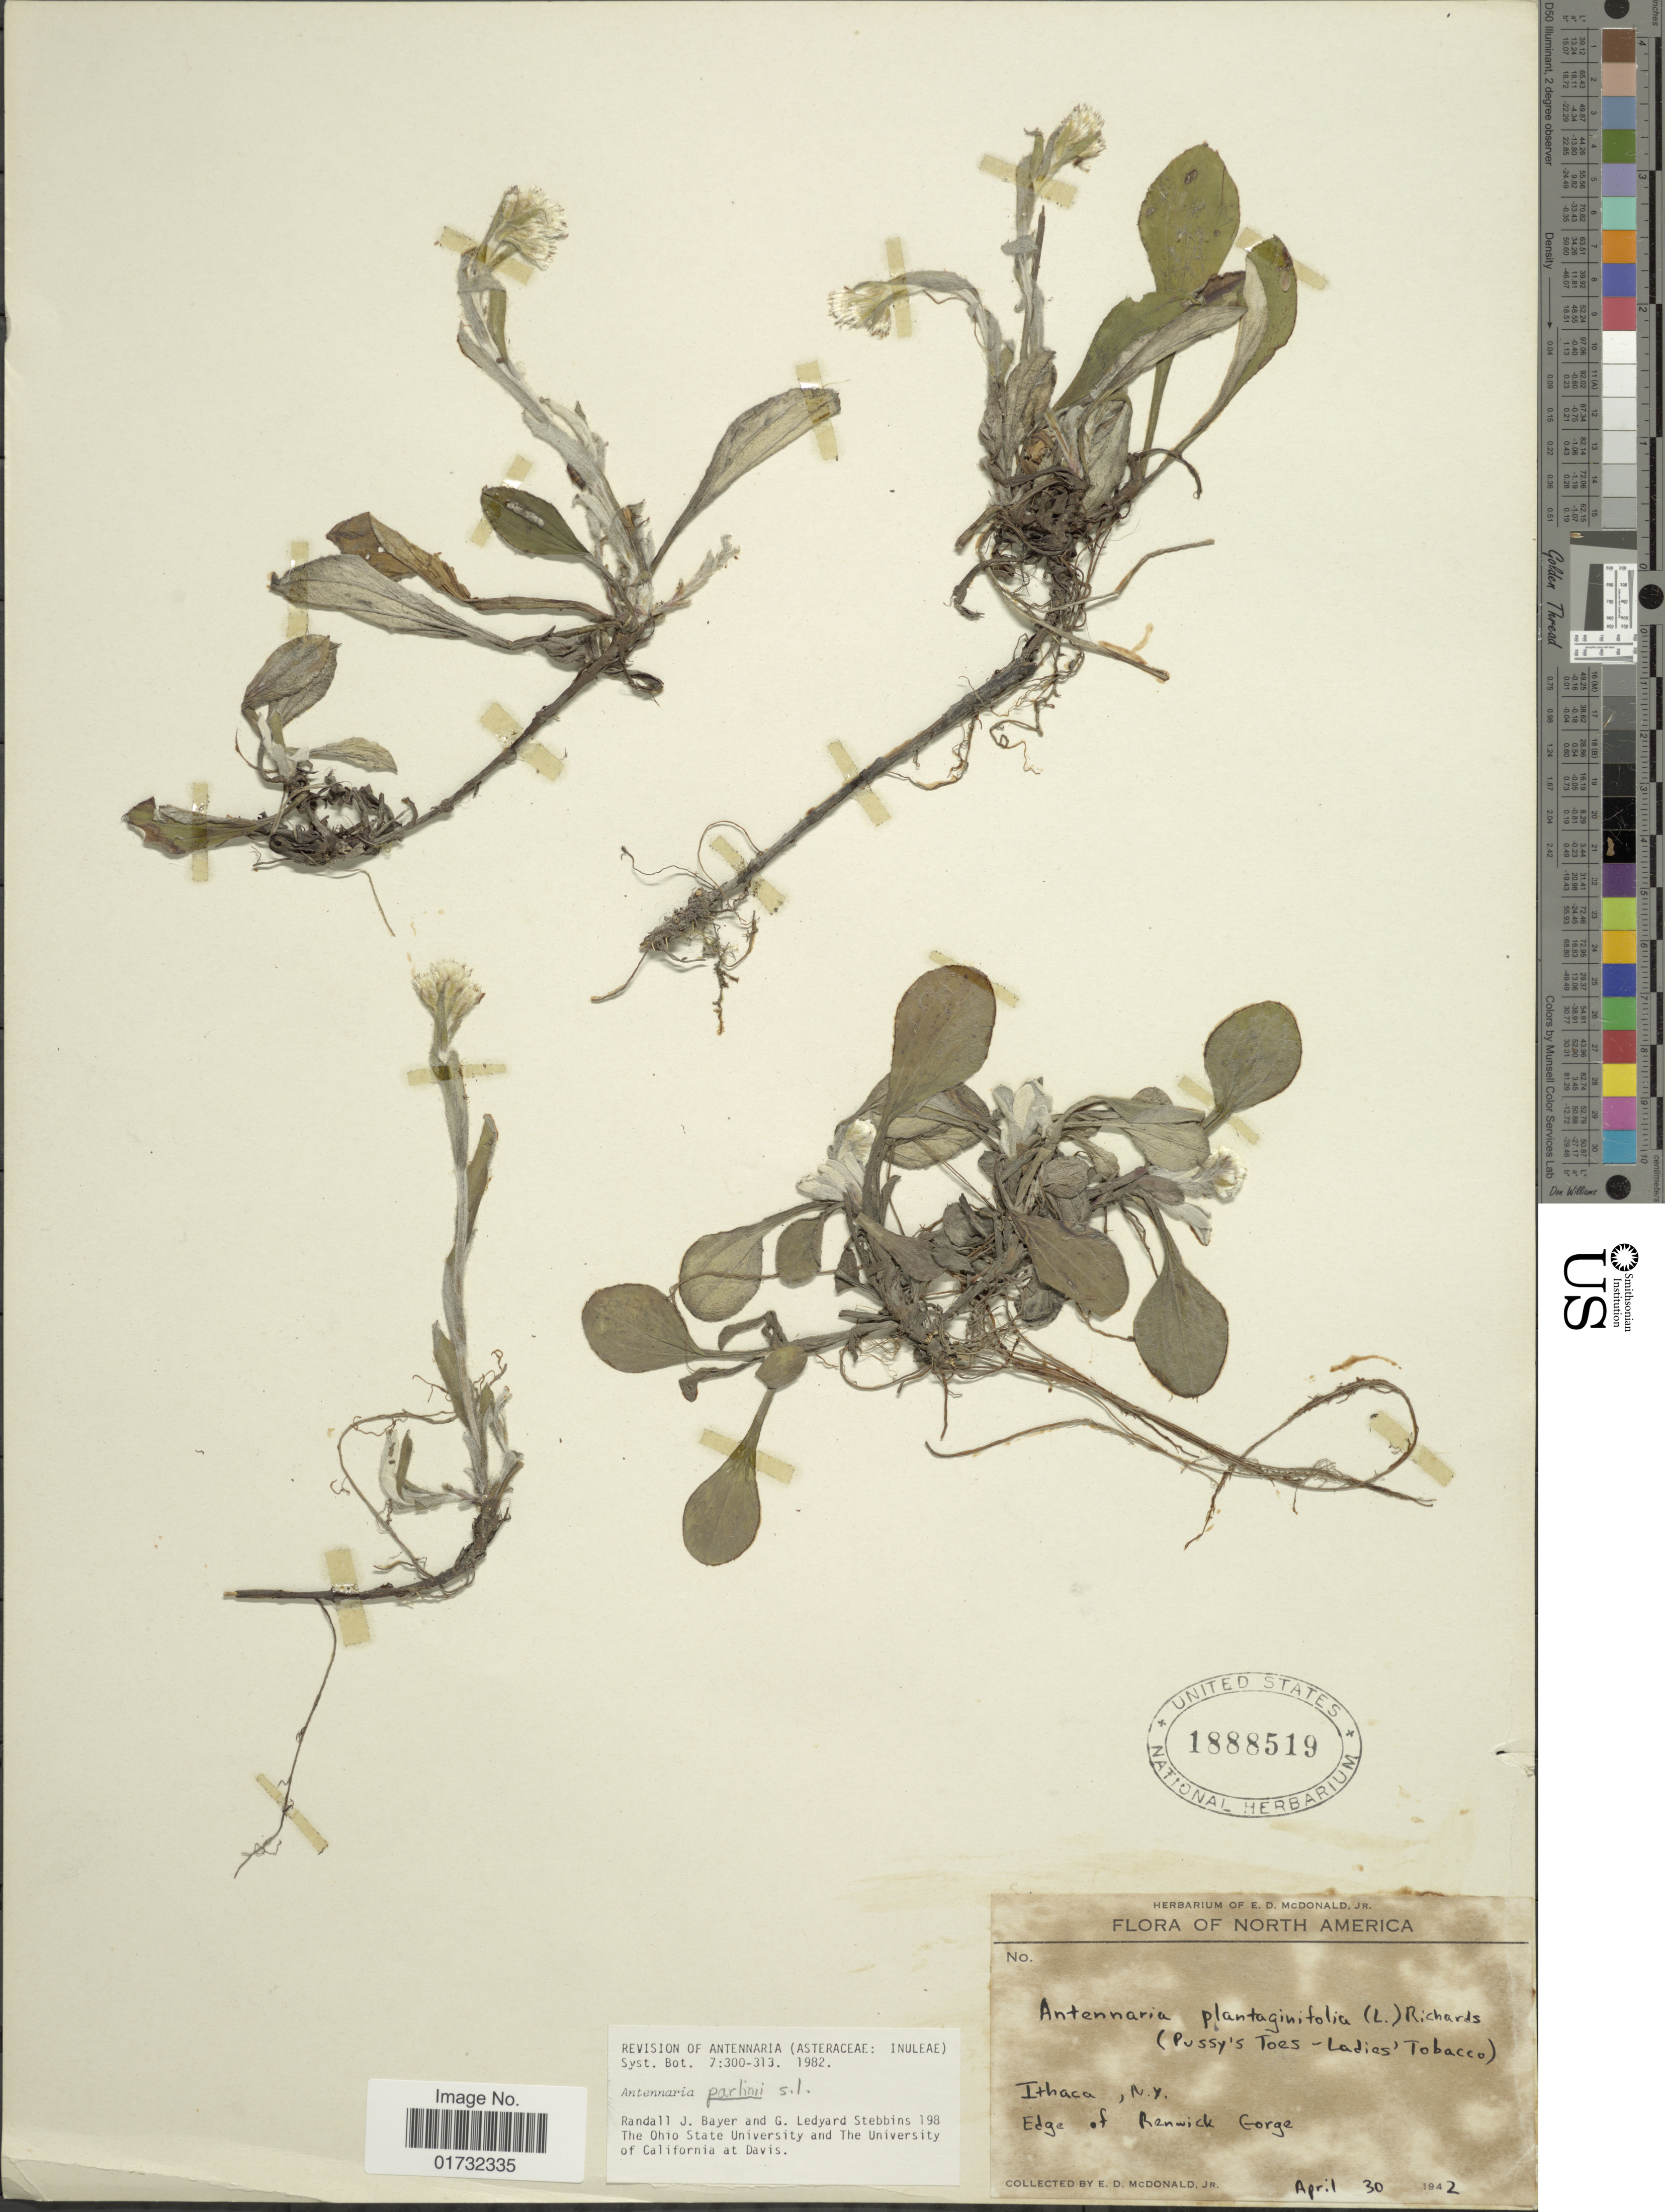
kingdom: Plantae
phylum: Tracheophyta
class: Magnoliopsida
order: Asterales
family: Asteraceae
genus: Antennaria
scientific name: Antennaria parlinii subsp. parlinii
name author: Fernald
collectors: E. D. McDonald Jr.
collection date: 1942-04-30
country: United States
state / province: New York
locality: Ithaca. Edge of Renwick Gorge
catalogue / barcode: US 1888519